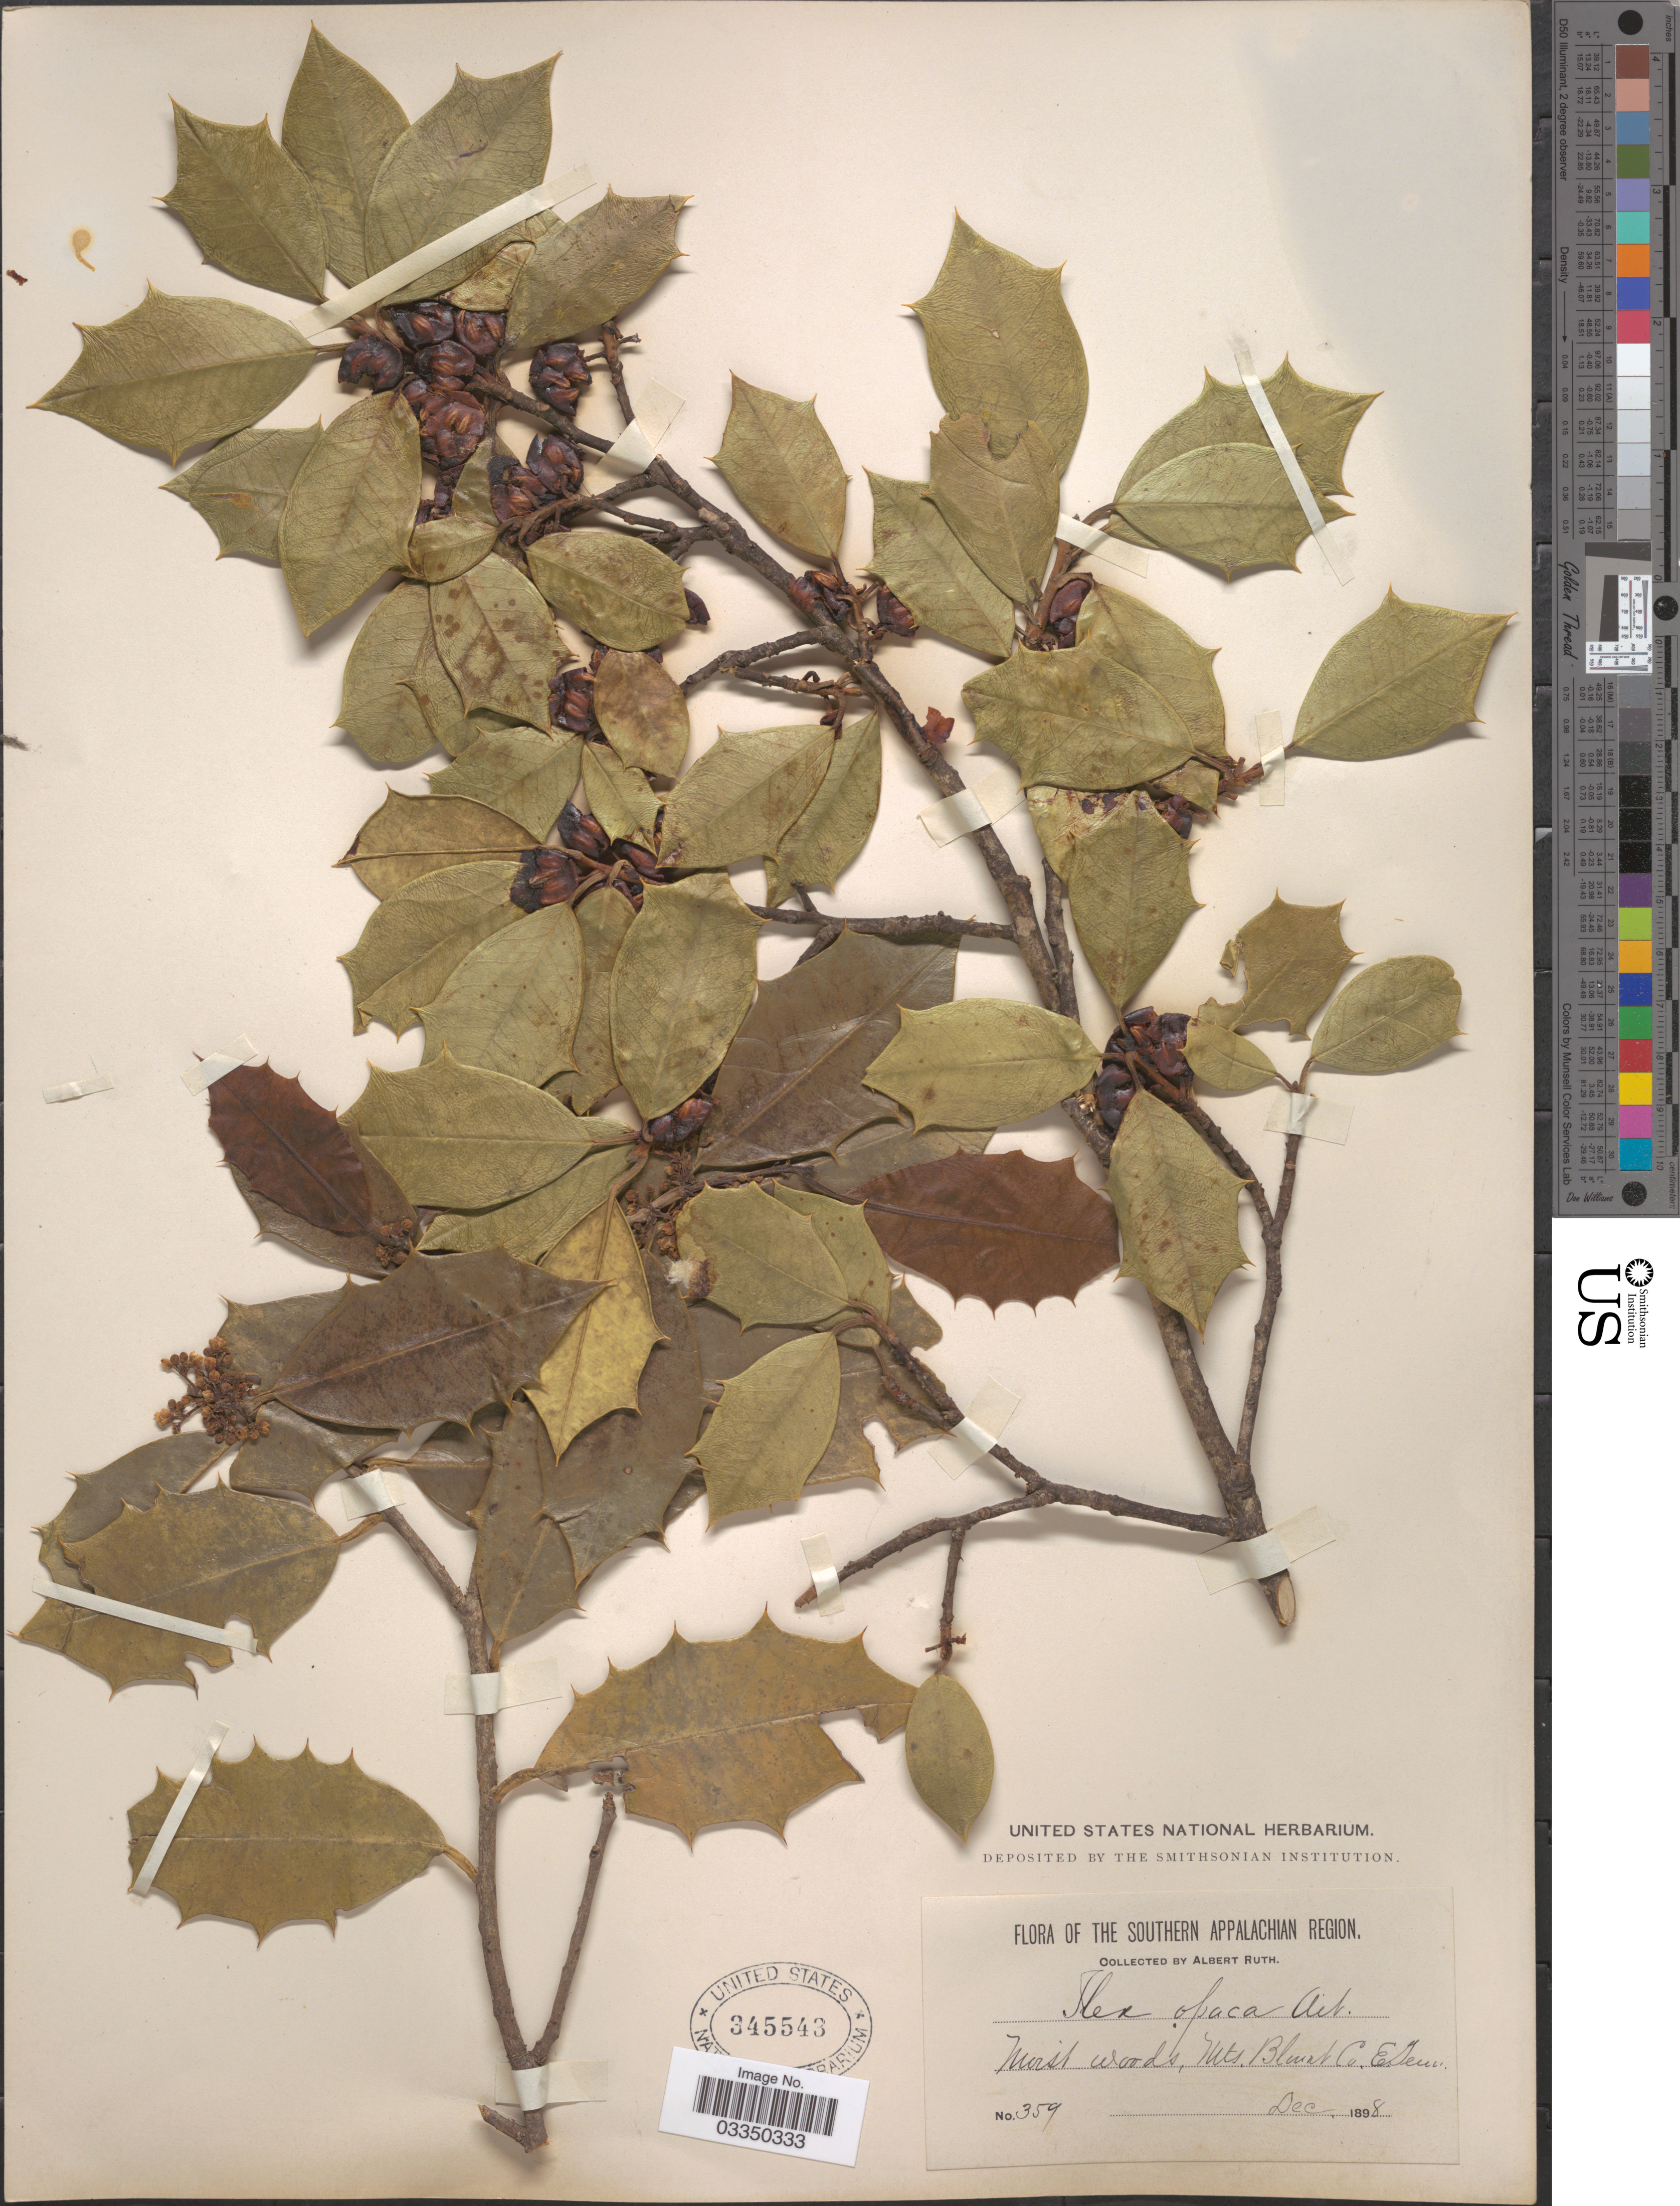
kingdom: Plantae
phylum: Tracheophyta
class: Magnoliopsida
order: Aquifoliales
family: Aquifoliaceae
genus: Ilex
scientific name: Ilex opaca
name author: Aiton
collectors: A. Ruth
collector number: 359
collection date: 1898-12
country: United States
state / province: Tennessee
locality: Southern Appalachian Region. Mts. Blurk Co. E. Tenn.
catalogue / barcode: US 345543